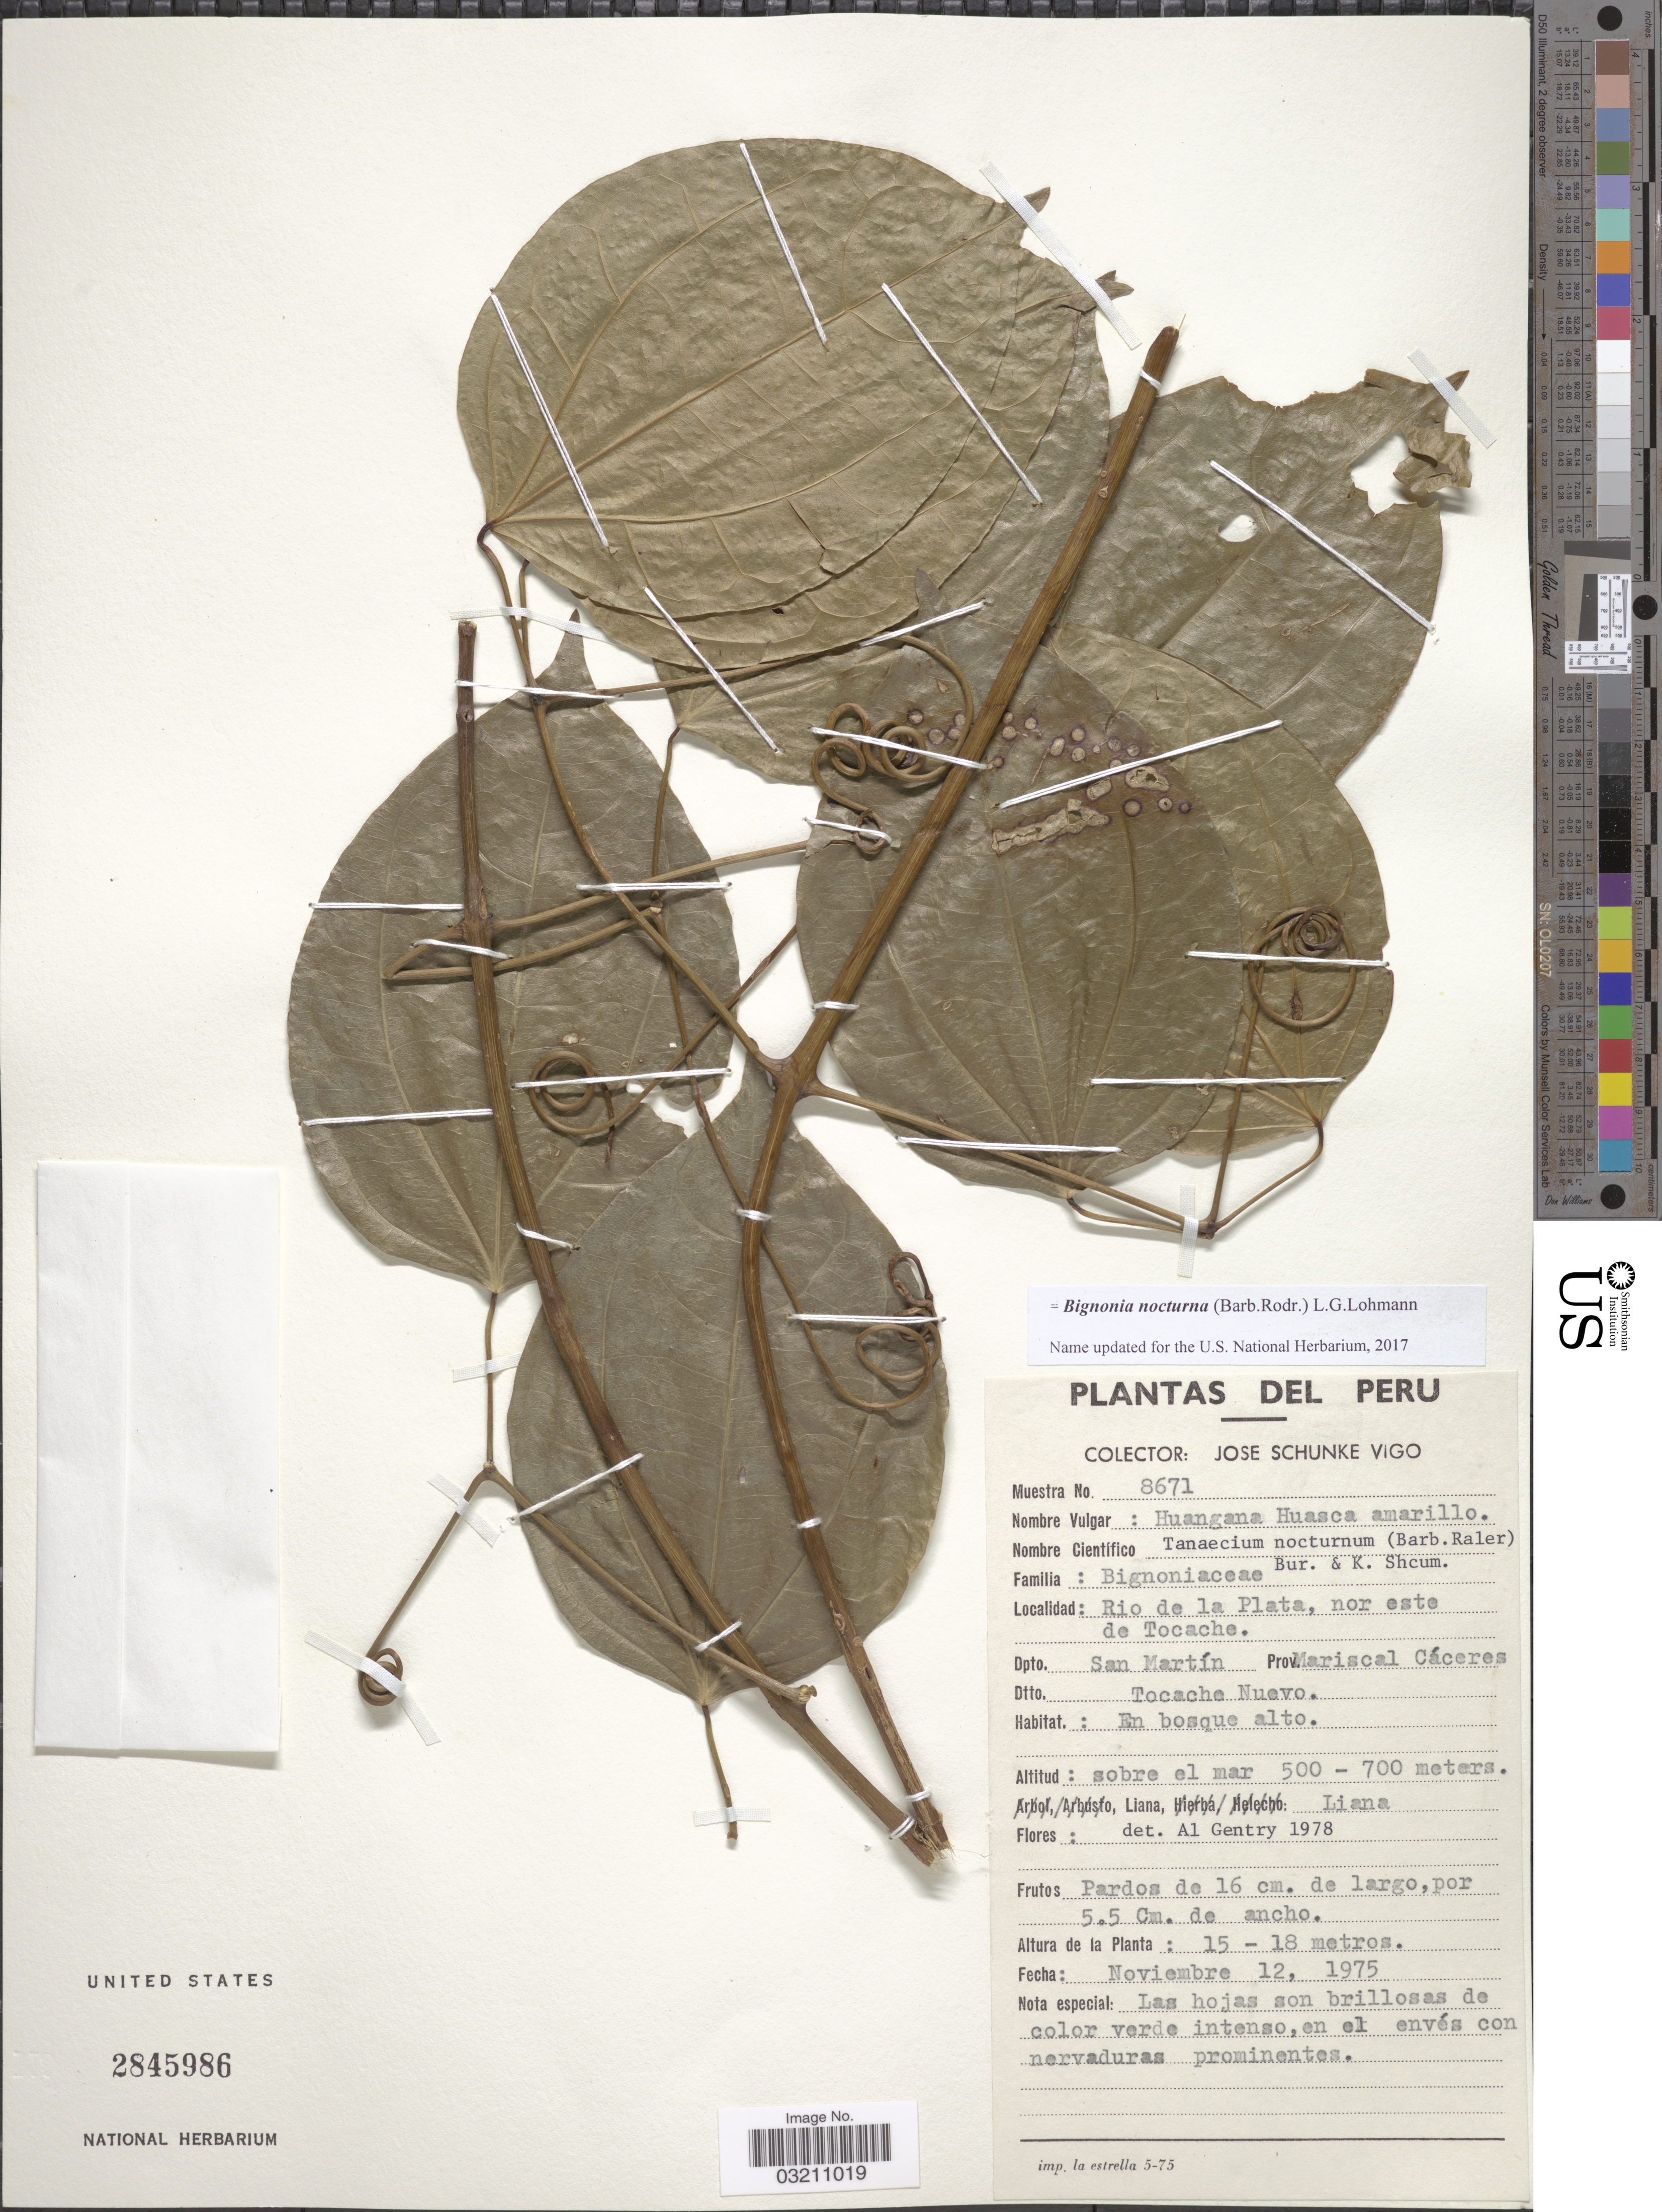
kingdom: Plantae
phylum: Tracheophyta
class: Magnoliopsida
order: Lamiales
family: Bignoniaceae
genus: Bignonia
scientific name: Bignonia nocturna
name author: (Barb. Rodr.) L.G. Lohmann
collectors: J. Schunke Vigo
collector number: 8671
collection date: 1975-11-12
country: Peru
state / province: San Martín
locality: Rio de la Plata, nor este de Tocache. Dpto. San Martín. Prov. Mariscal Cáceres. Dtto. Tocache Nuevo.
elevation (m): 500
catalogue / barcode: US 2845986